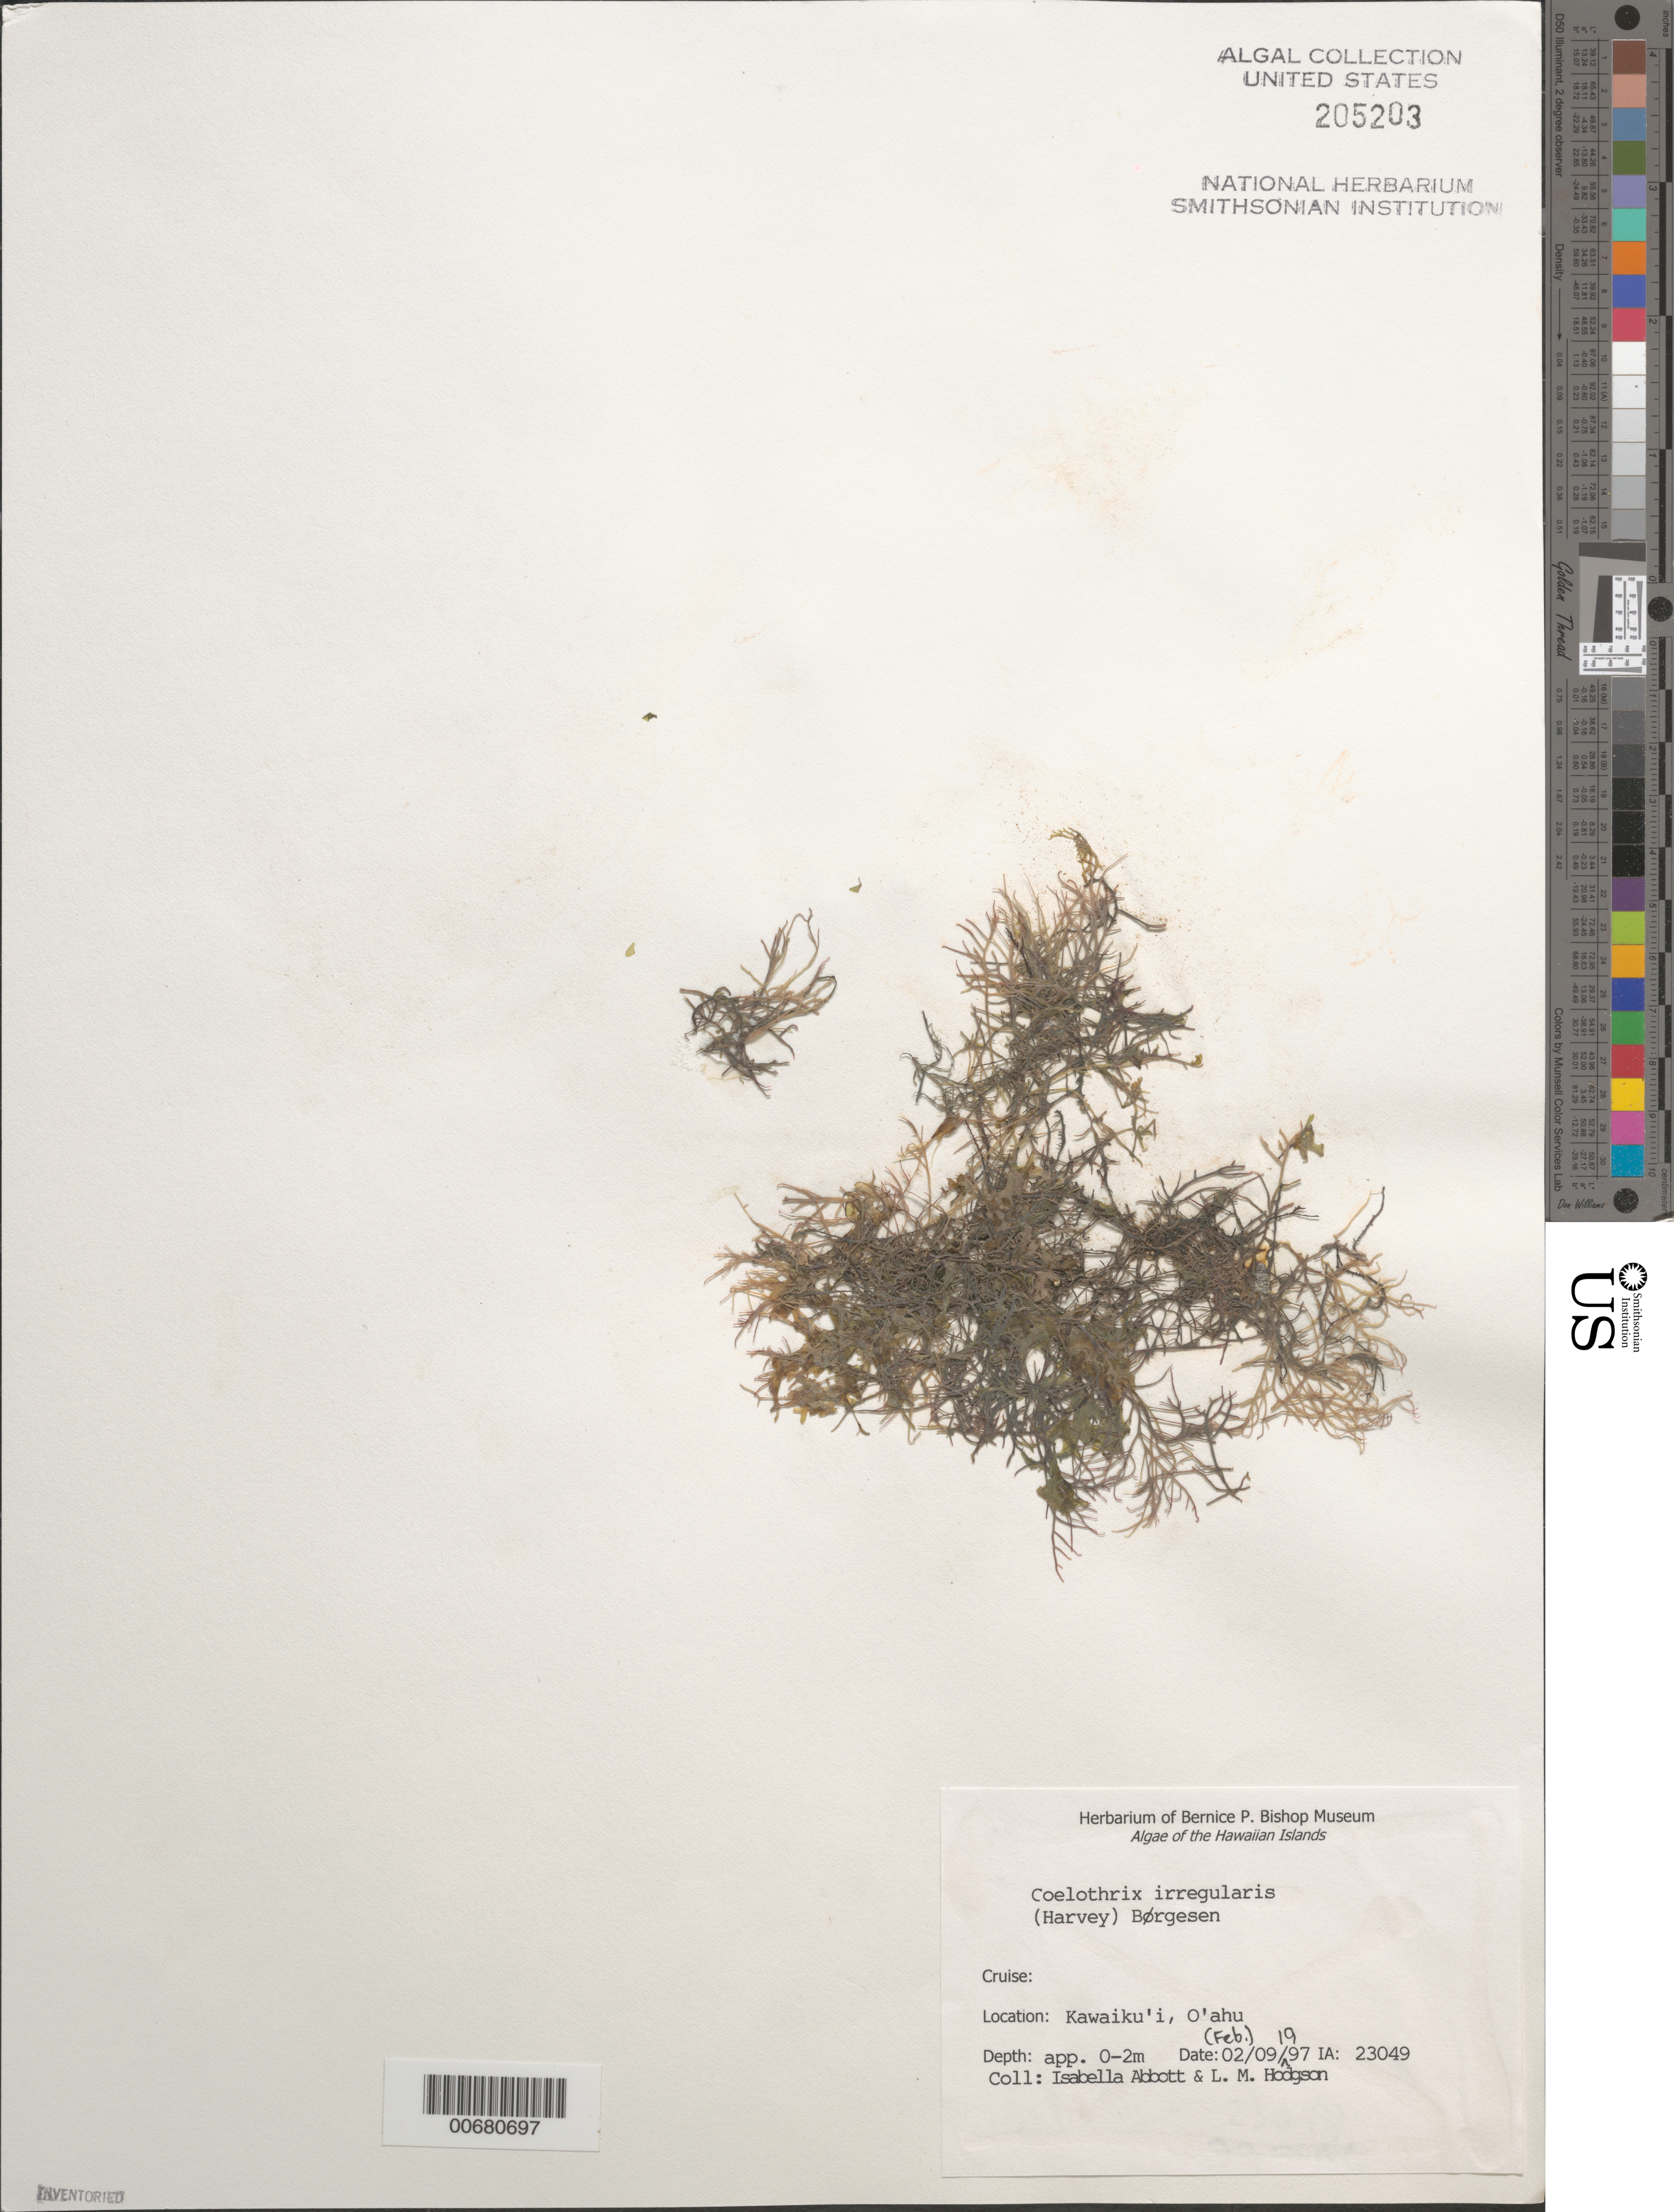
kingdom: Plantae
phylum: Rhodophyta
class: Florideophyceae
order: Rhodymeniales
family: Champiaceae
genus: Coelothrix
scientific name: Coelothrix irregularis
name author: (Harv.) Børgesen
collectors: I. A. Abbott & L. M. Hodgson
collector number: IAA 23049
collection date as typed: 09 Feb 1997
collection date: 1997-02-09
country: United States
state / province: Hawaii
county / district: Honolulu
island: Oahu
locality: Kawaiku'i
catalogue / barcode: US 205203